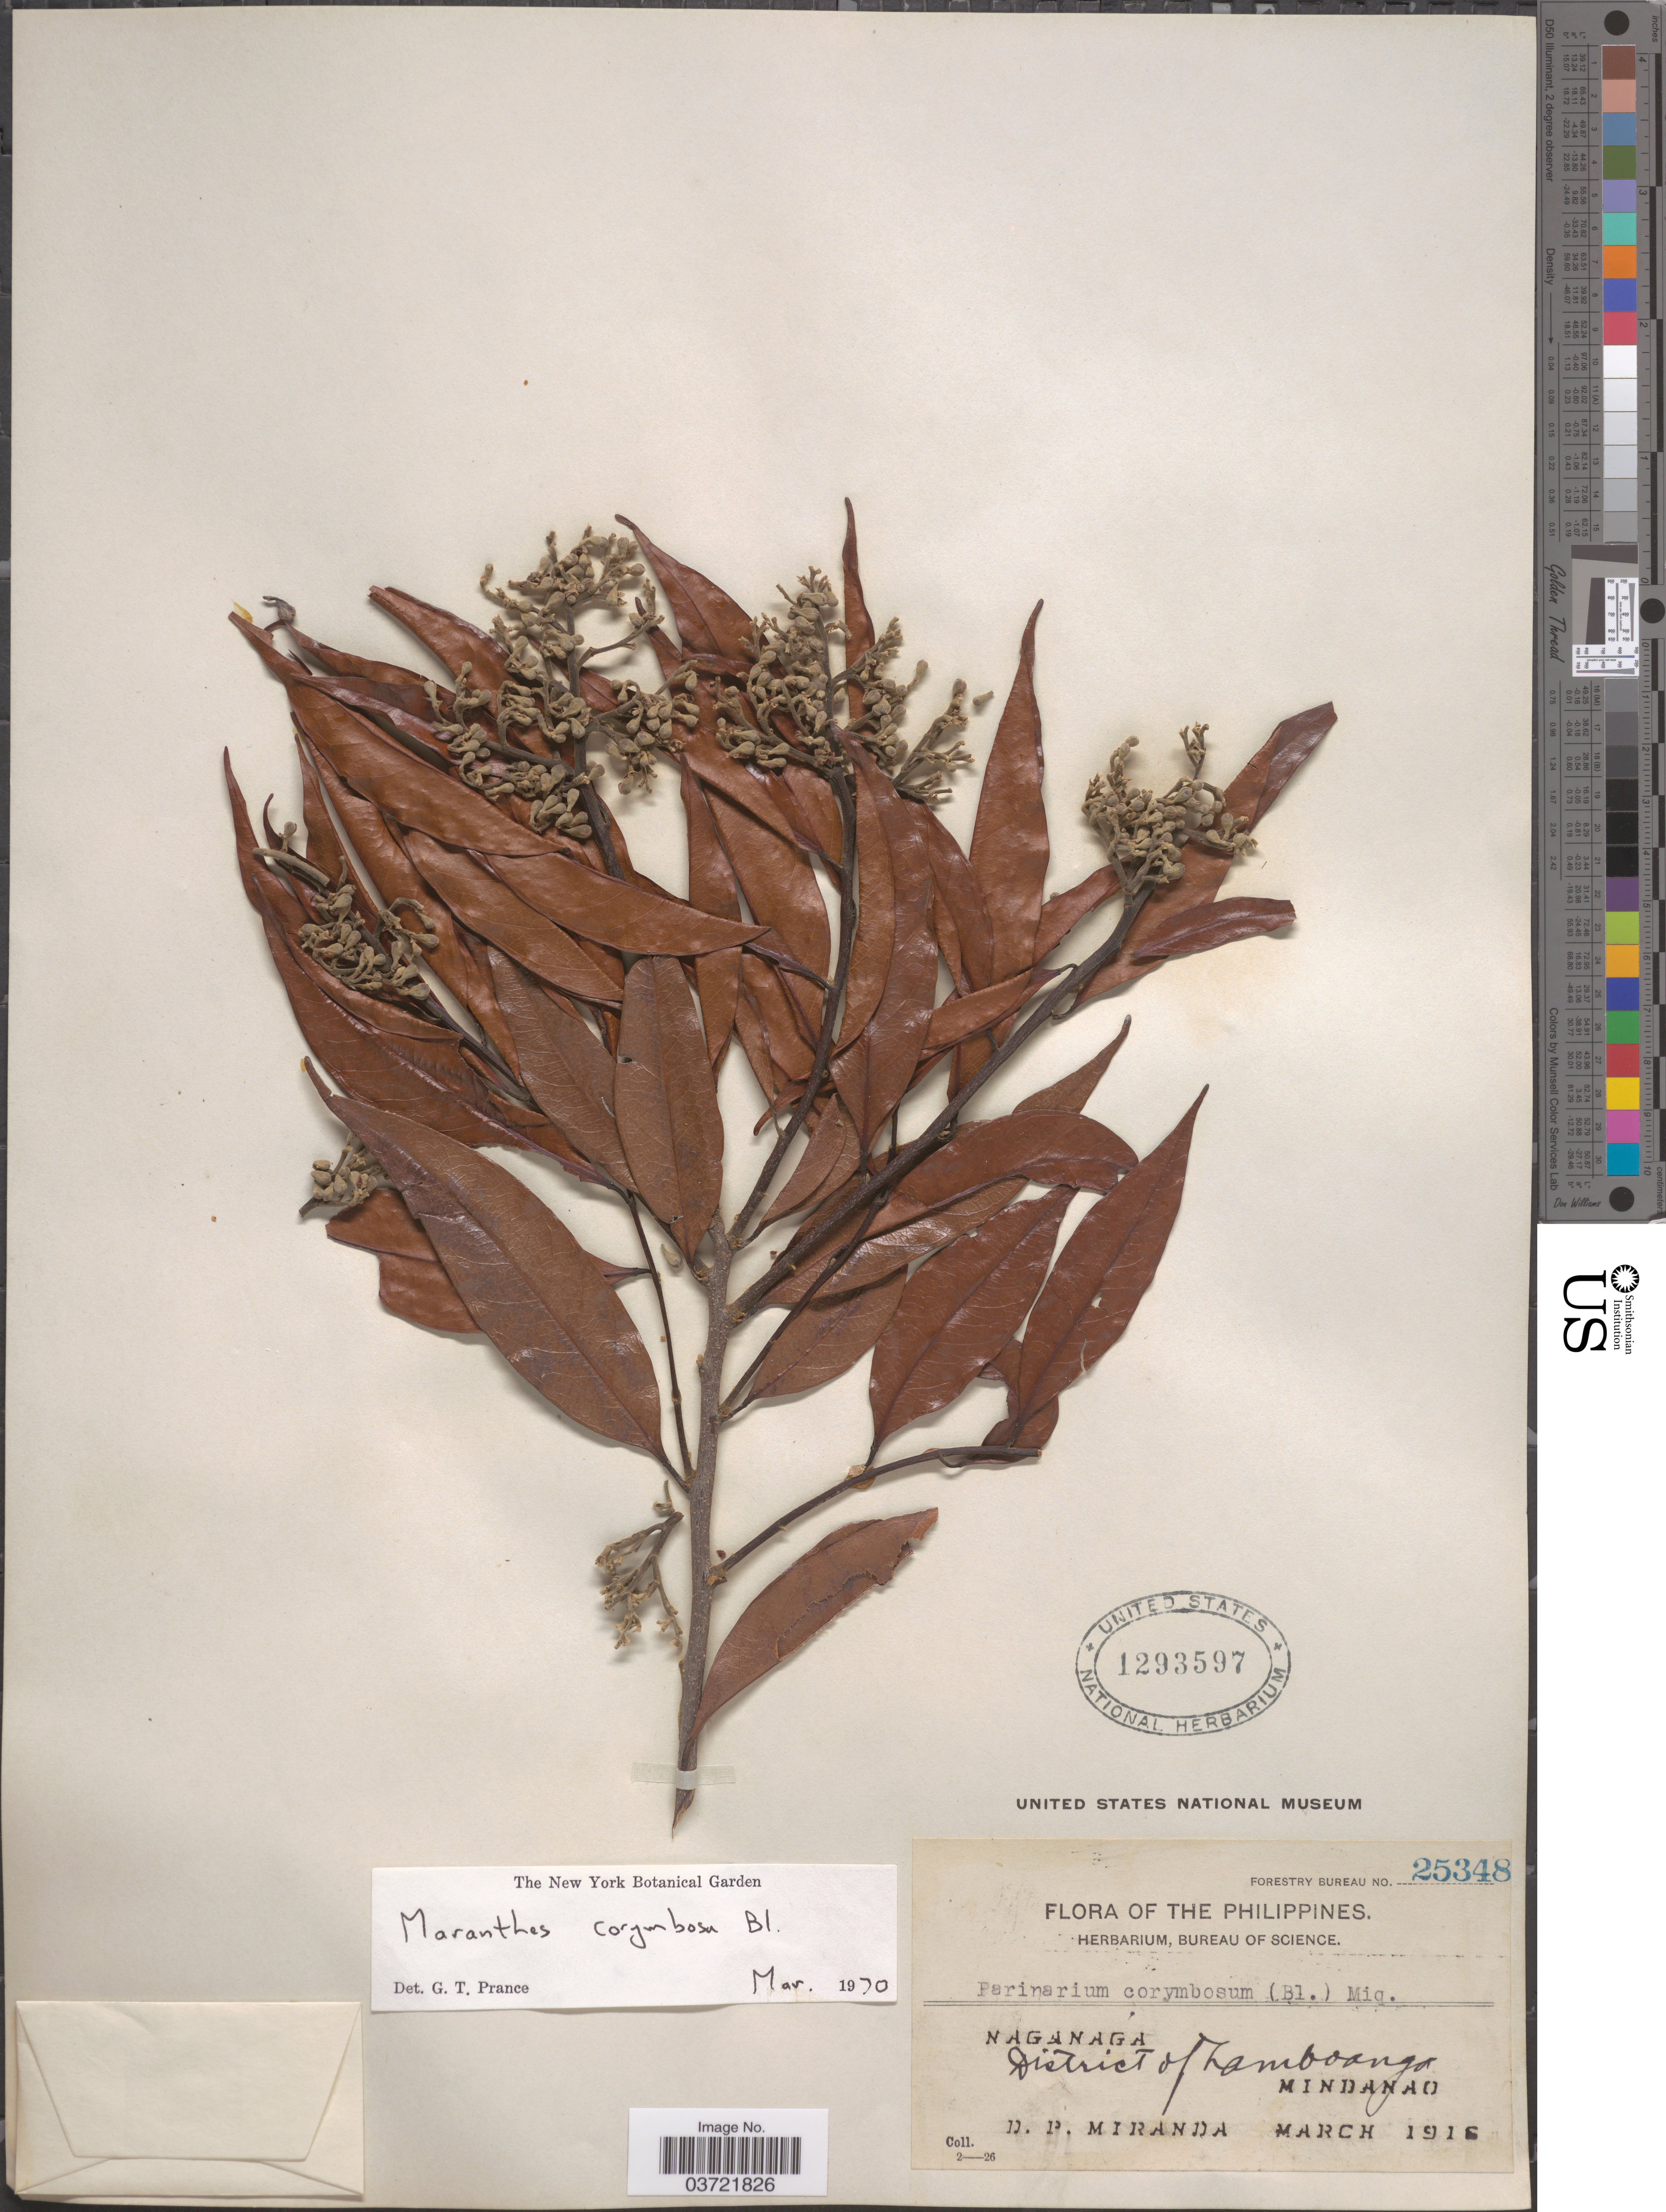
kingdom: Plantae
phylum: Tracheophyta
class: Magnoliopsida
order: Malpighiales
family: Chrysobalanaceae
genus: Maranthes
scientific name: Maranthes corymbosa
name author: Blume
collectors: D. P. Miranda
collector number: Forestry Bureau 25348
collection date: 1916-03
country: Philippines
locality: Naganaga. District of Zamboanga. Mindanao.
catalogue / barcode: US 1293597